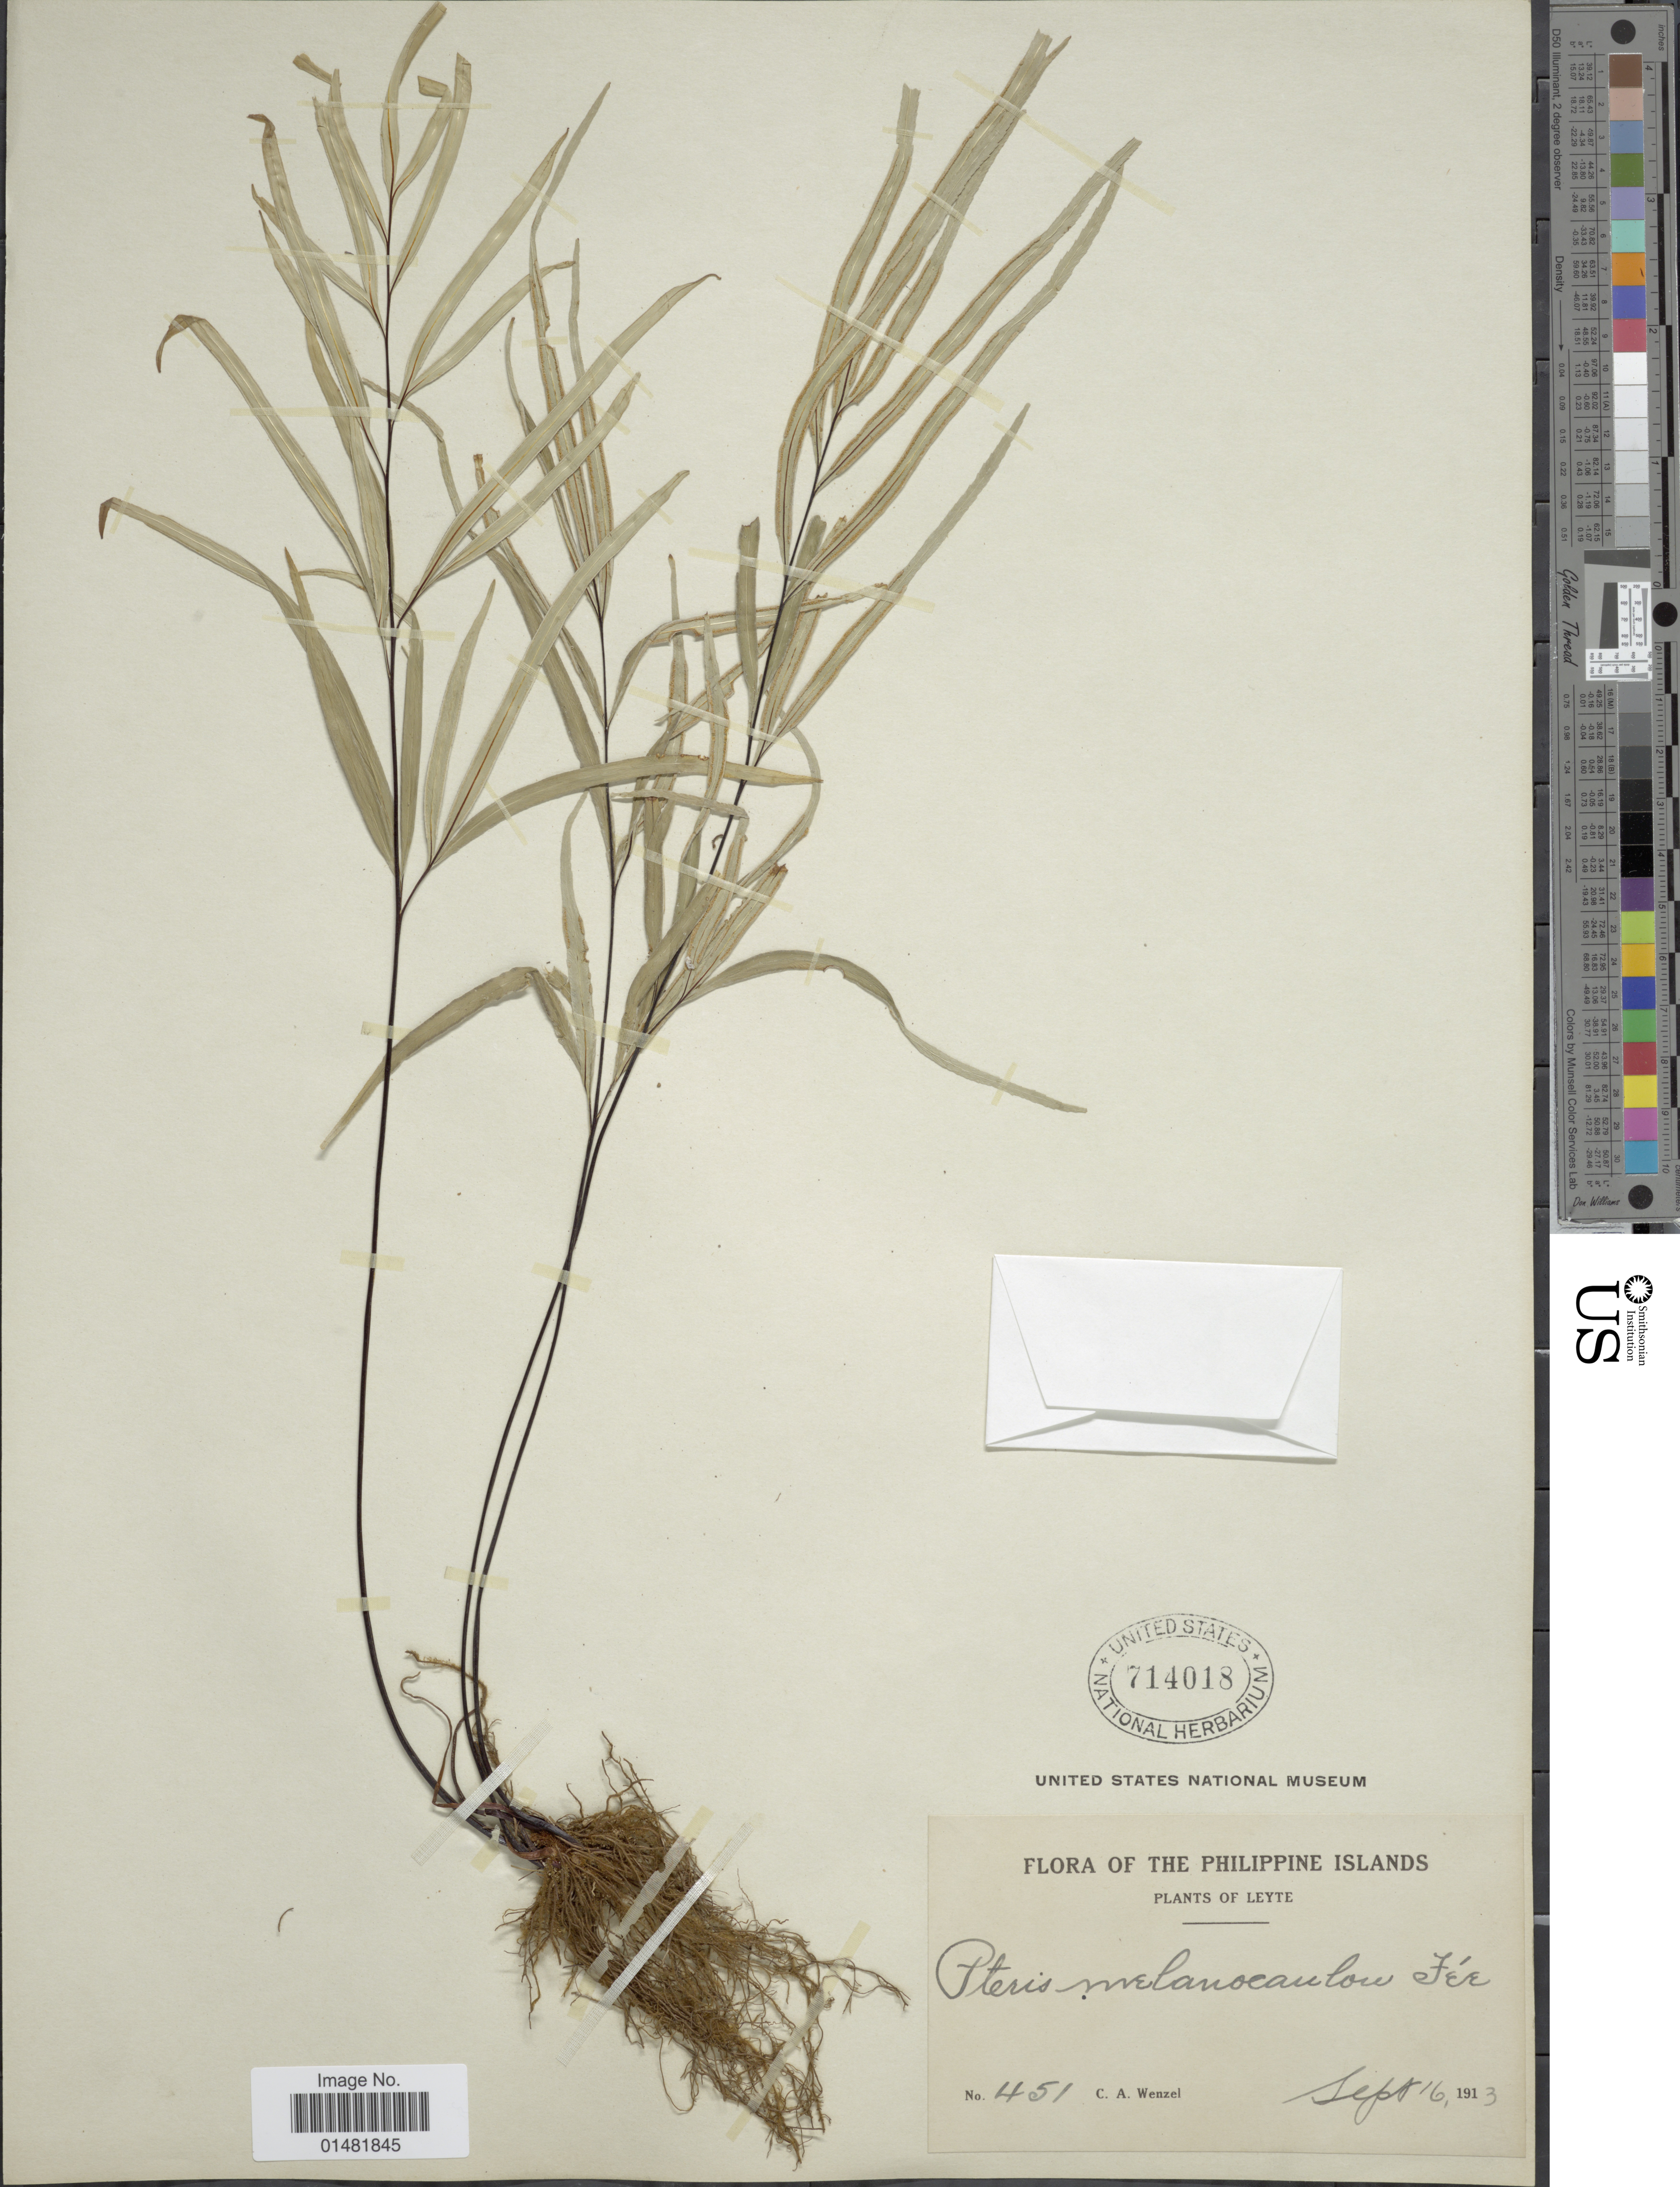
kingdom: Plantae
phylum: Tracheophyta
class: Polypodiopsida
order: Polypodiales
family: Pteridaceae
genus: Pteris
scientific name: Pteris melanocaulon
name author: Fée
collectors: C. Wenzel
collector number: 451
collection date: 1913-09-16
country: Philippines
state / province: Eastern Visayas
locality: Leyte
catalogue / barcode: US 714018